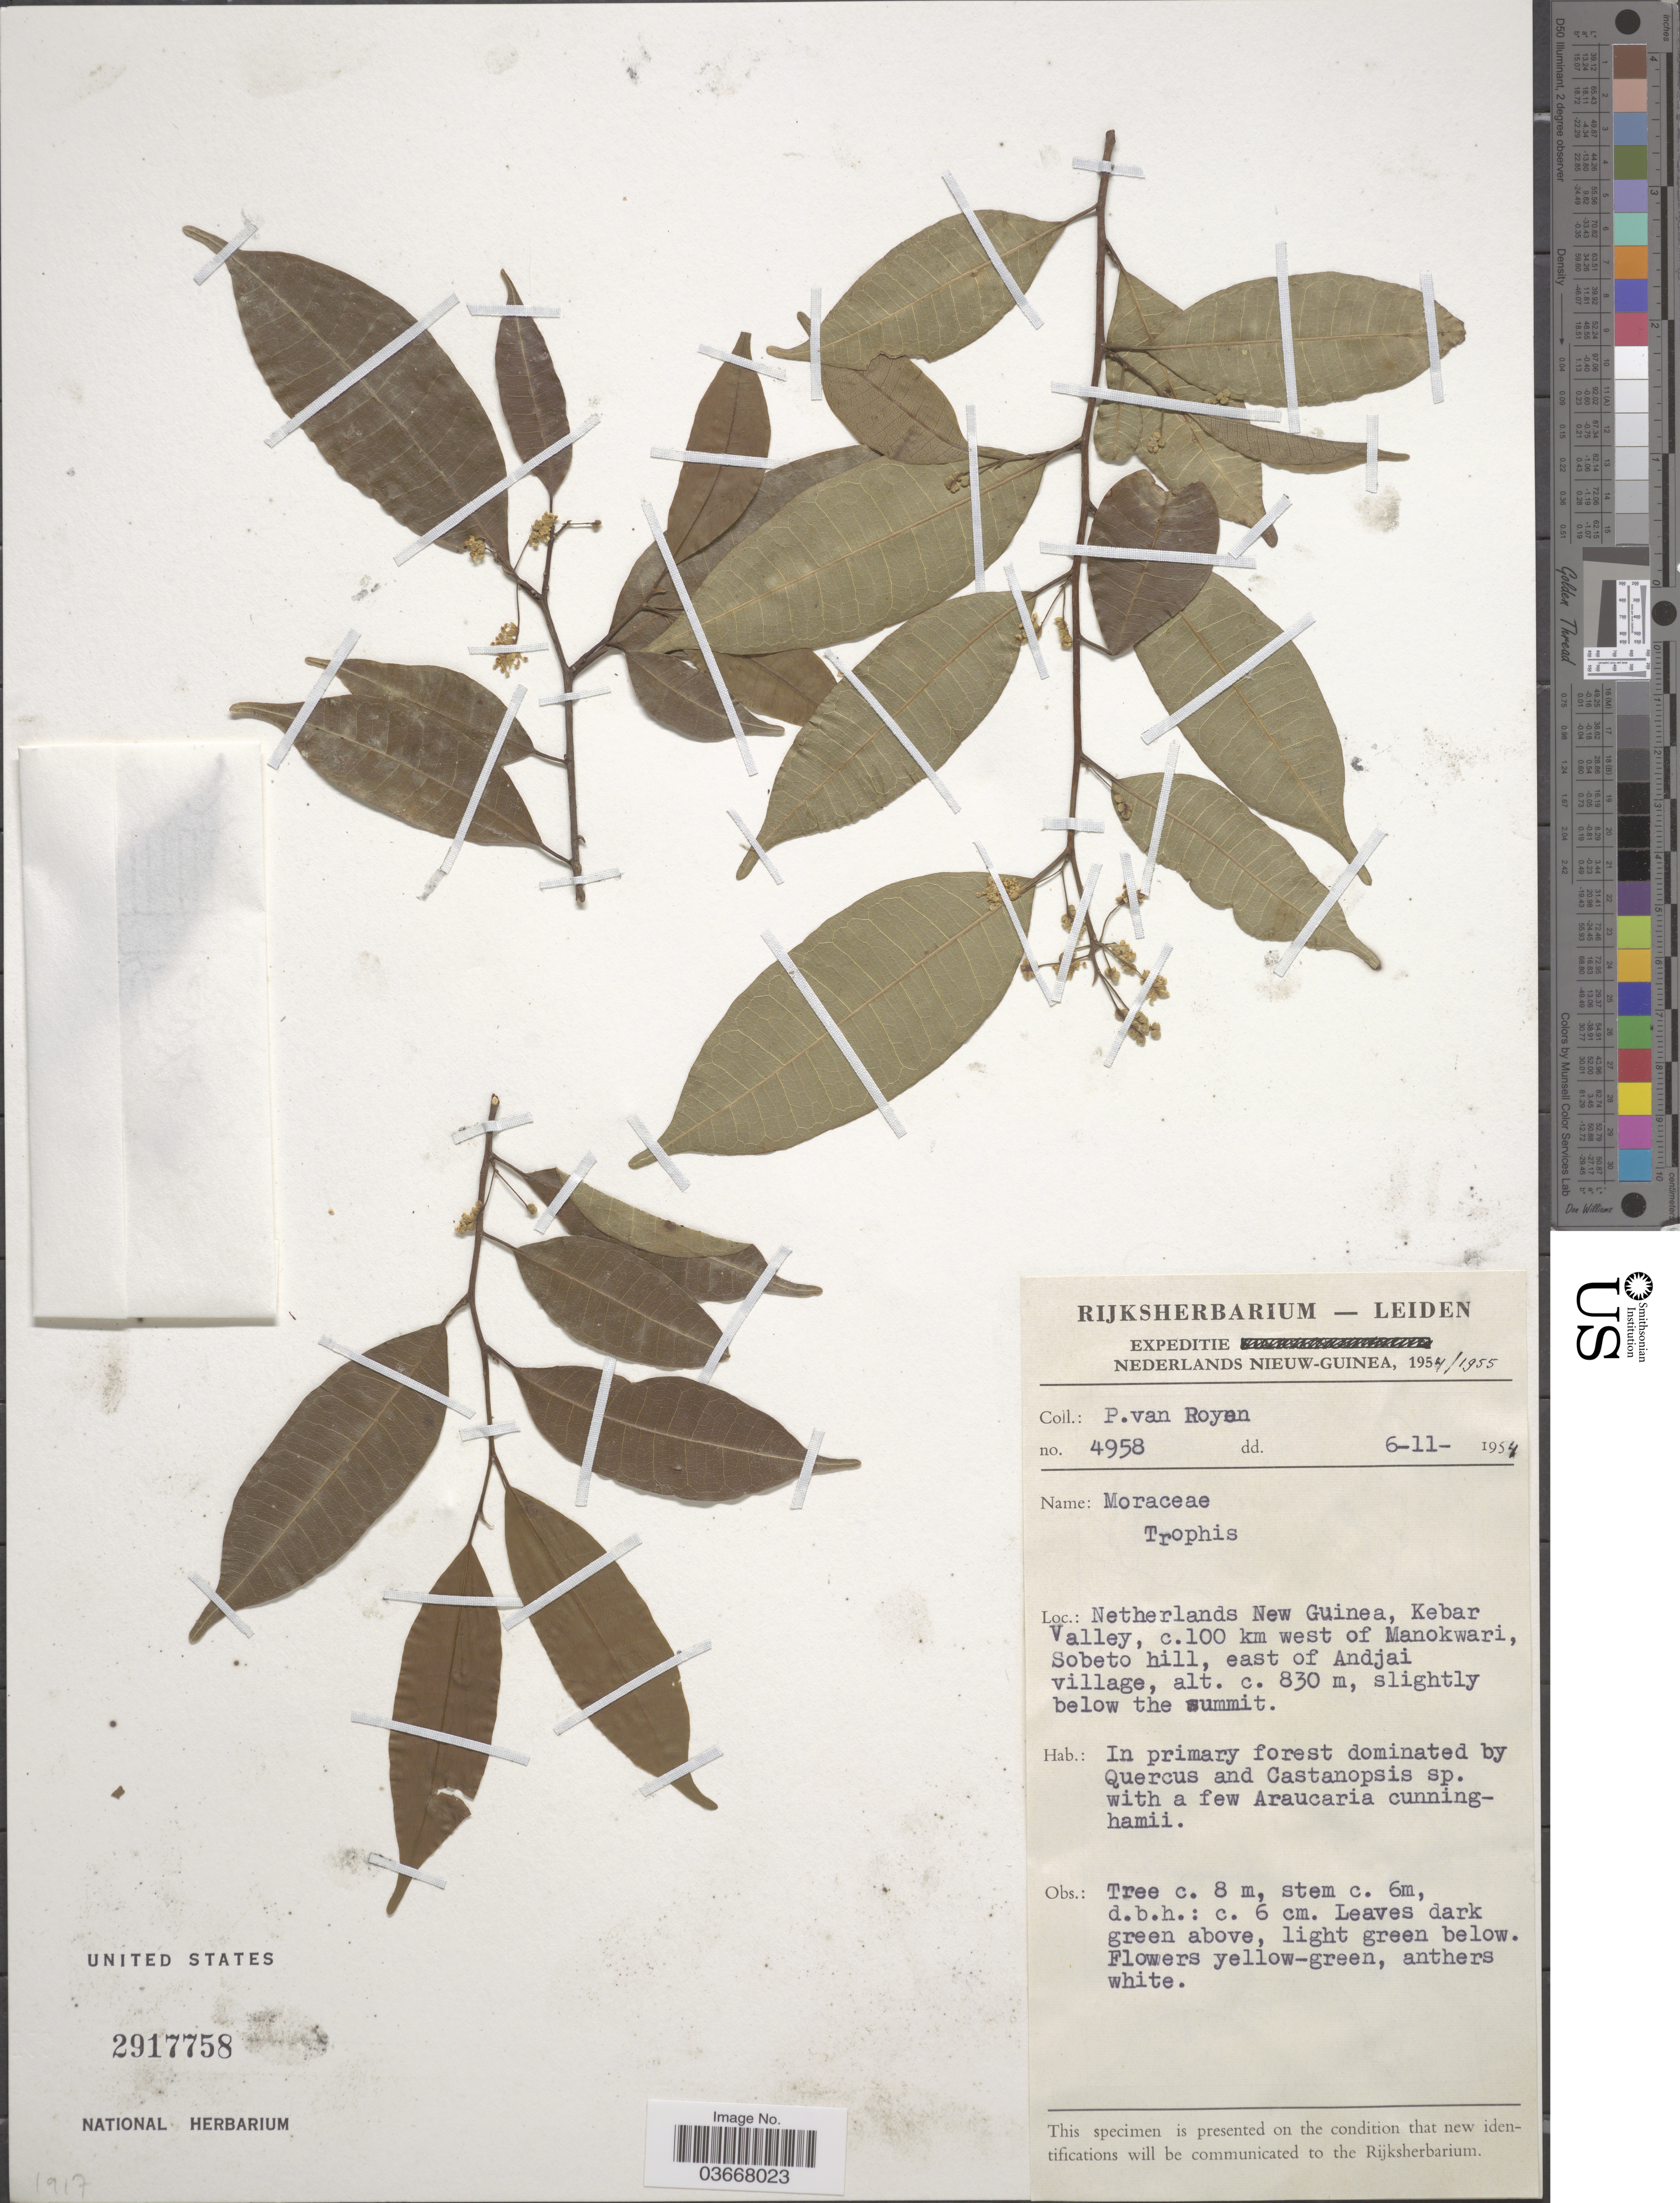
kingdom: Plantae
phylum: Tracheophyta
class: Magnoliopsida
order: Rosales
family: Moraceae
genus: Maclura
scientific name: Maclura sp.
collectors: P. van Royen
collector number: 4958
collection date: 1954-11-06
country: Indonesia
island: New Guinea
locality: Netherlands New Guinea, Kebar Valley, c. 100 km west of Manokwari, Sobeto hill, east of Andjai village.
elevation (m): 830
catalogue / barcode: US 2917758